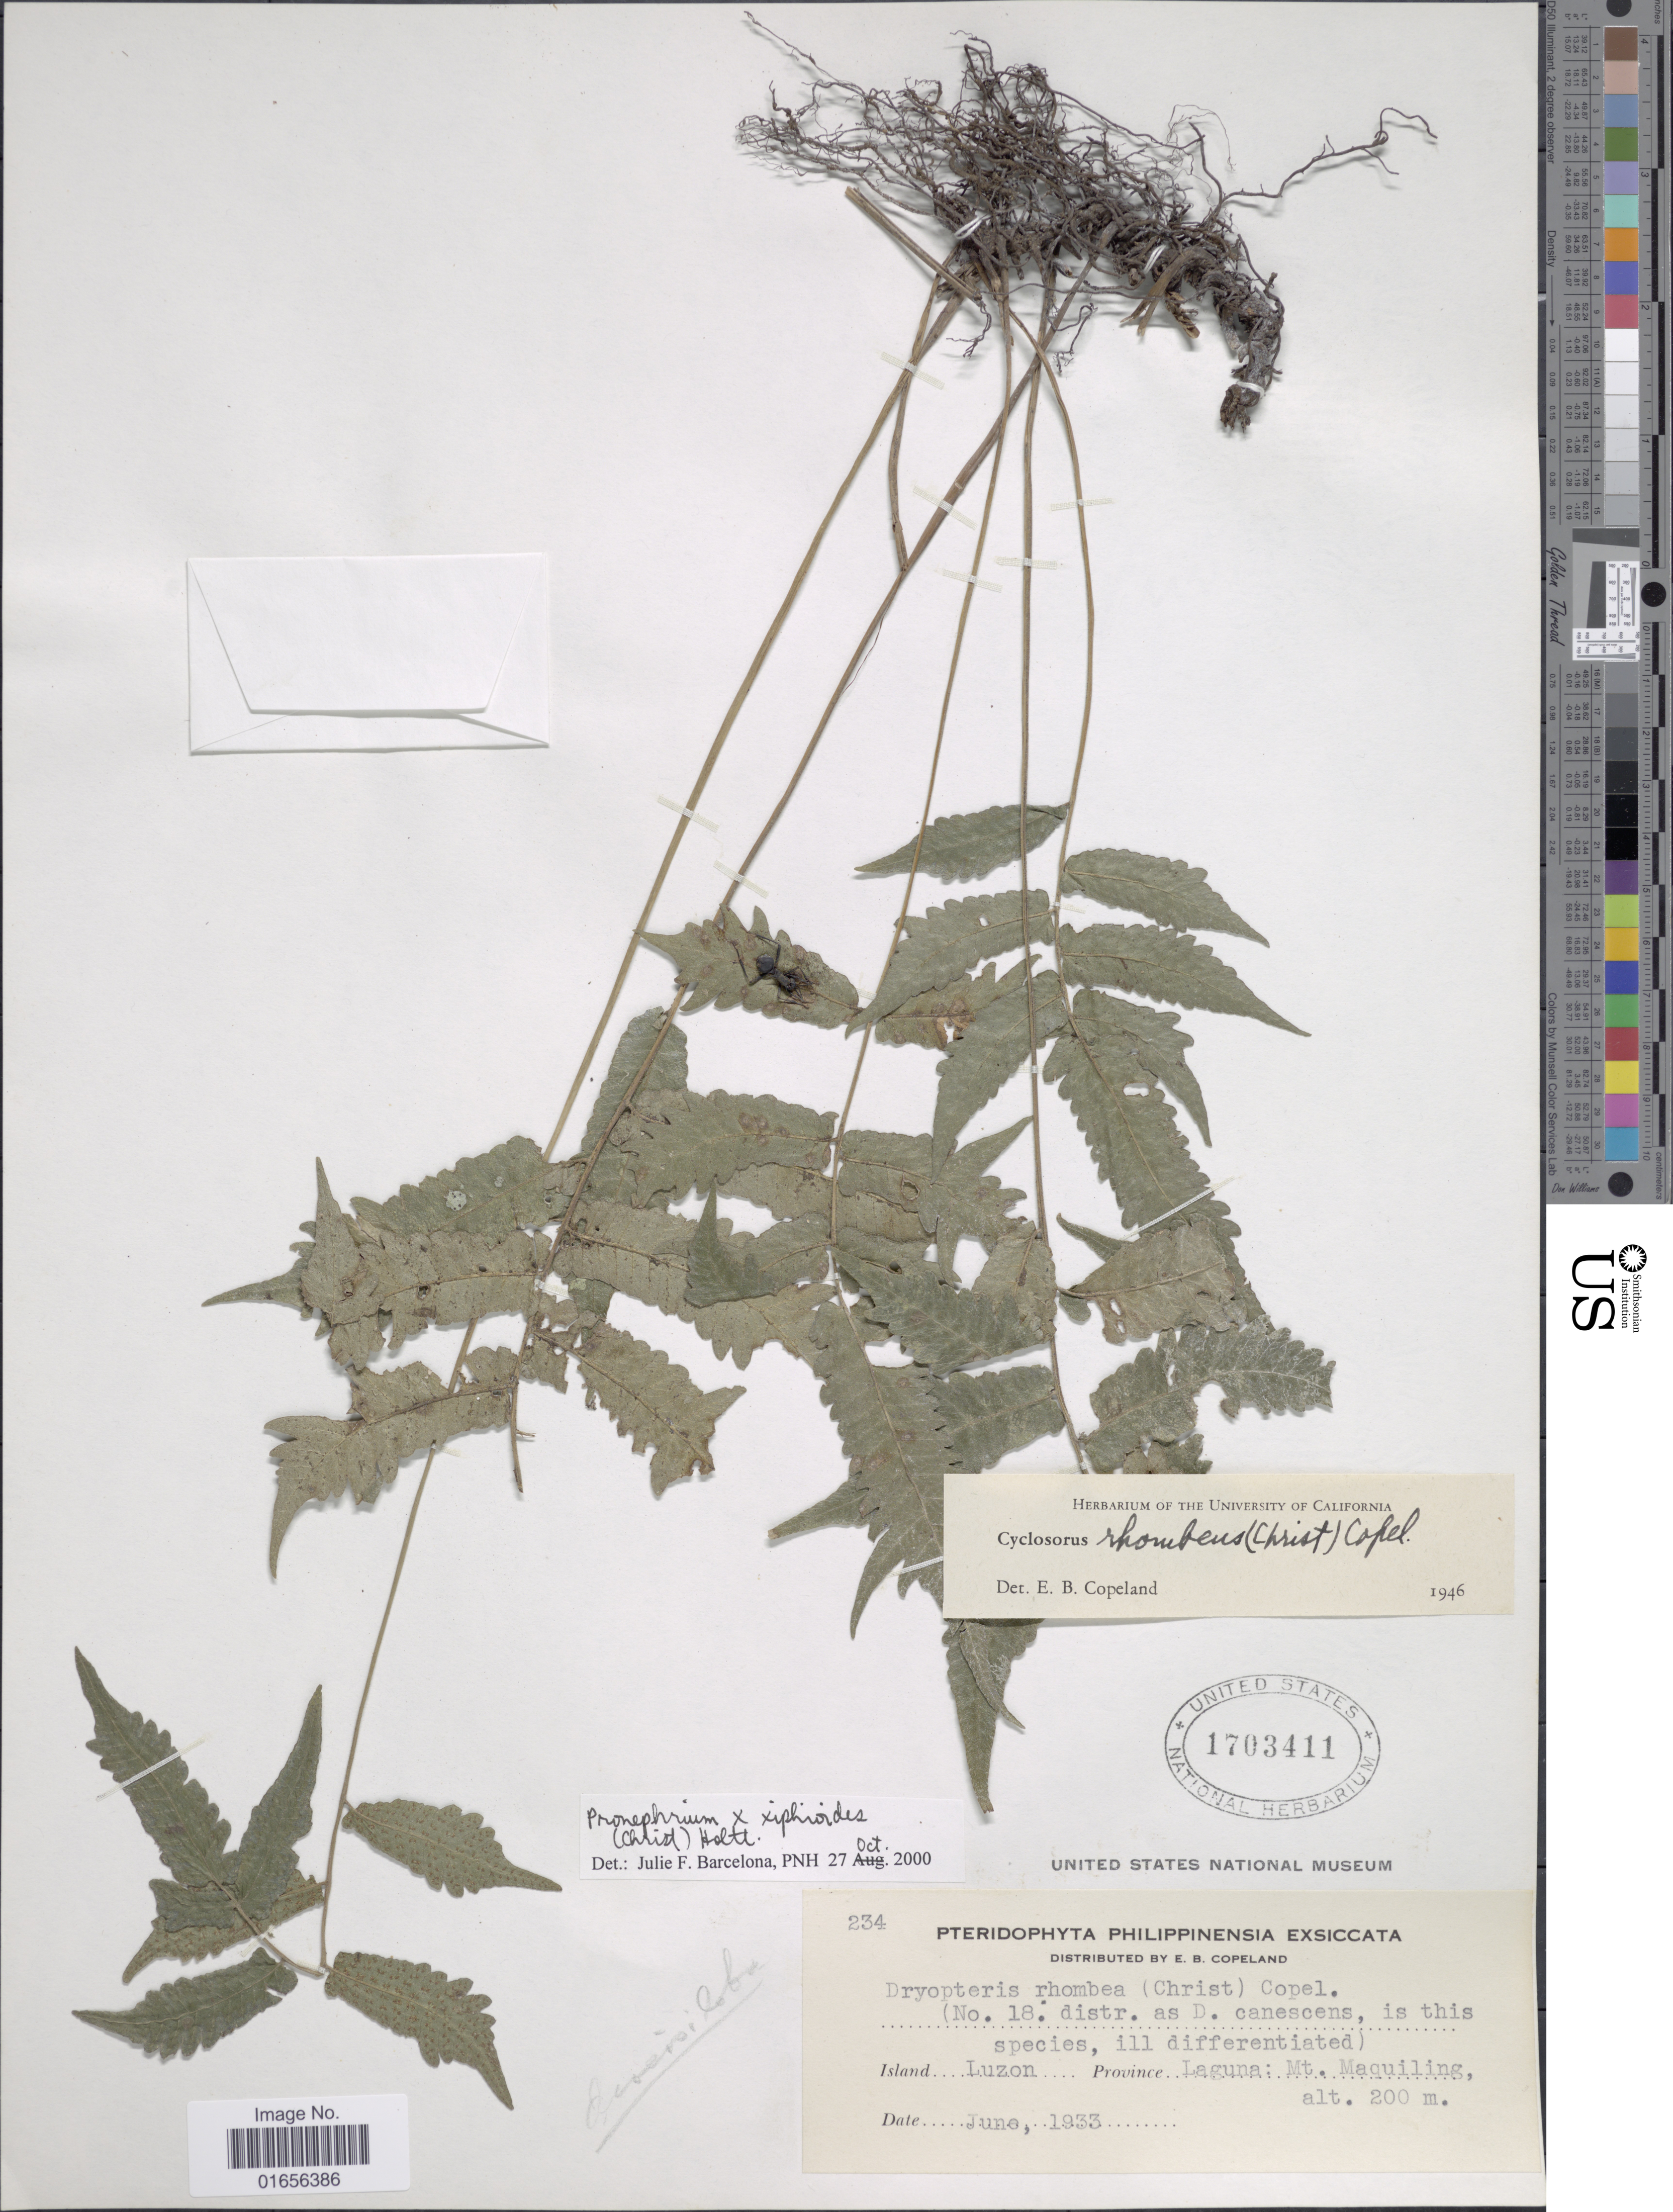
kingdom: Plantae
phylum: Tracheophyta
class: Polypodiopsida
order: Polypodiales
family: Thelypteridaceae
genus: Pronephrium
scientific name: Pronephrium xiphioides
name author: (C. Chr.) Holttum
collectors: E. B. Copeland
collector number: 234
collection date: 1933-06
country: Philippines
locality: Island Luzon, Province Laguna: Mt. Maquiling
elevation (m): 200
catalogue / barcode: US 1703411